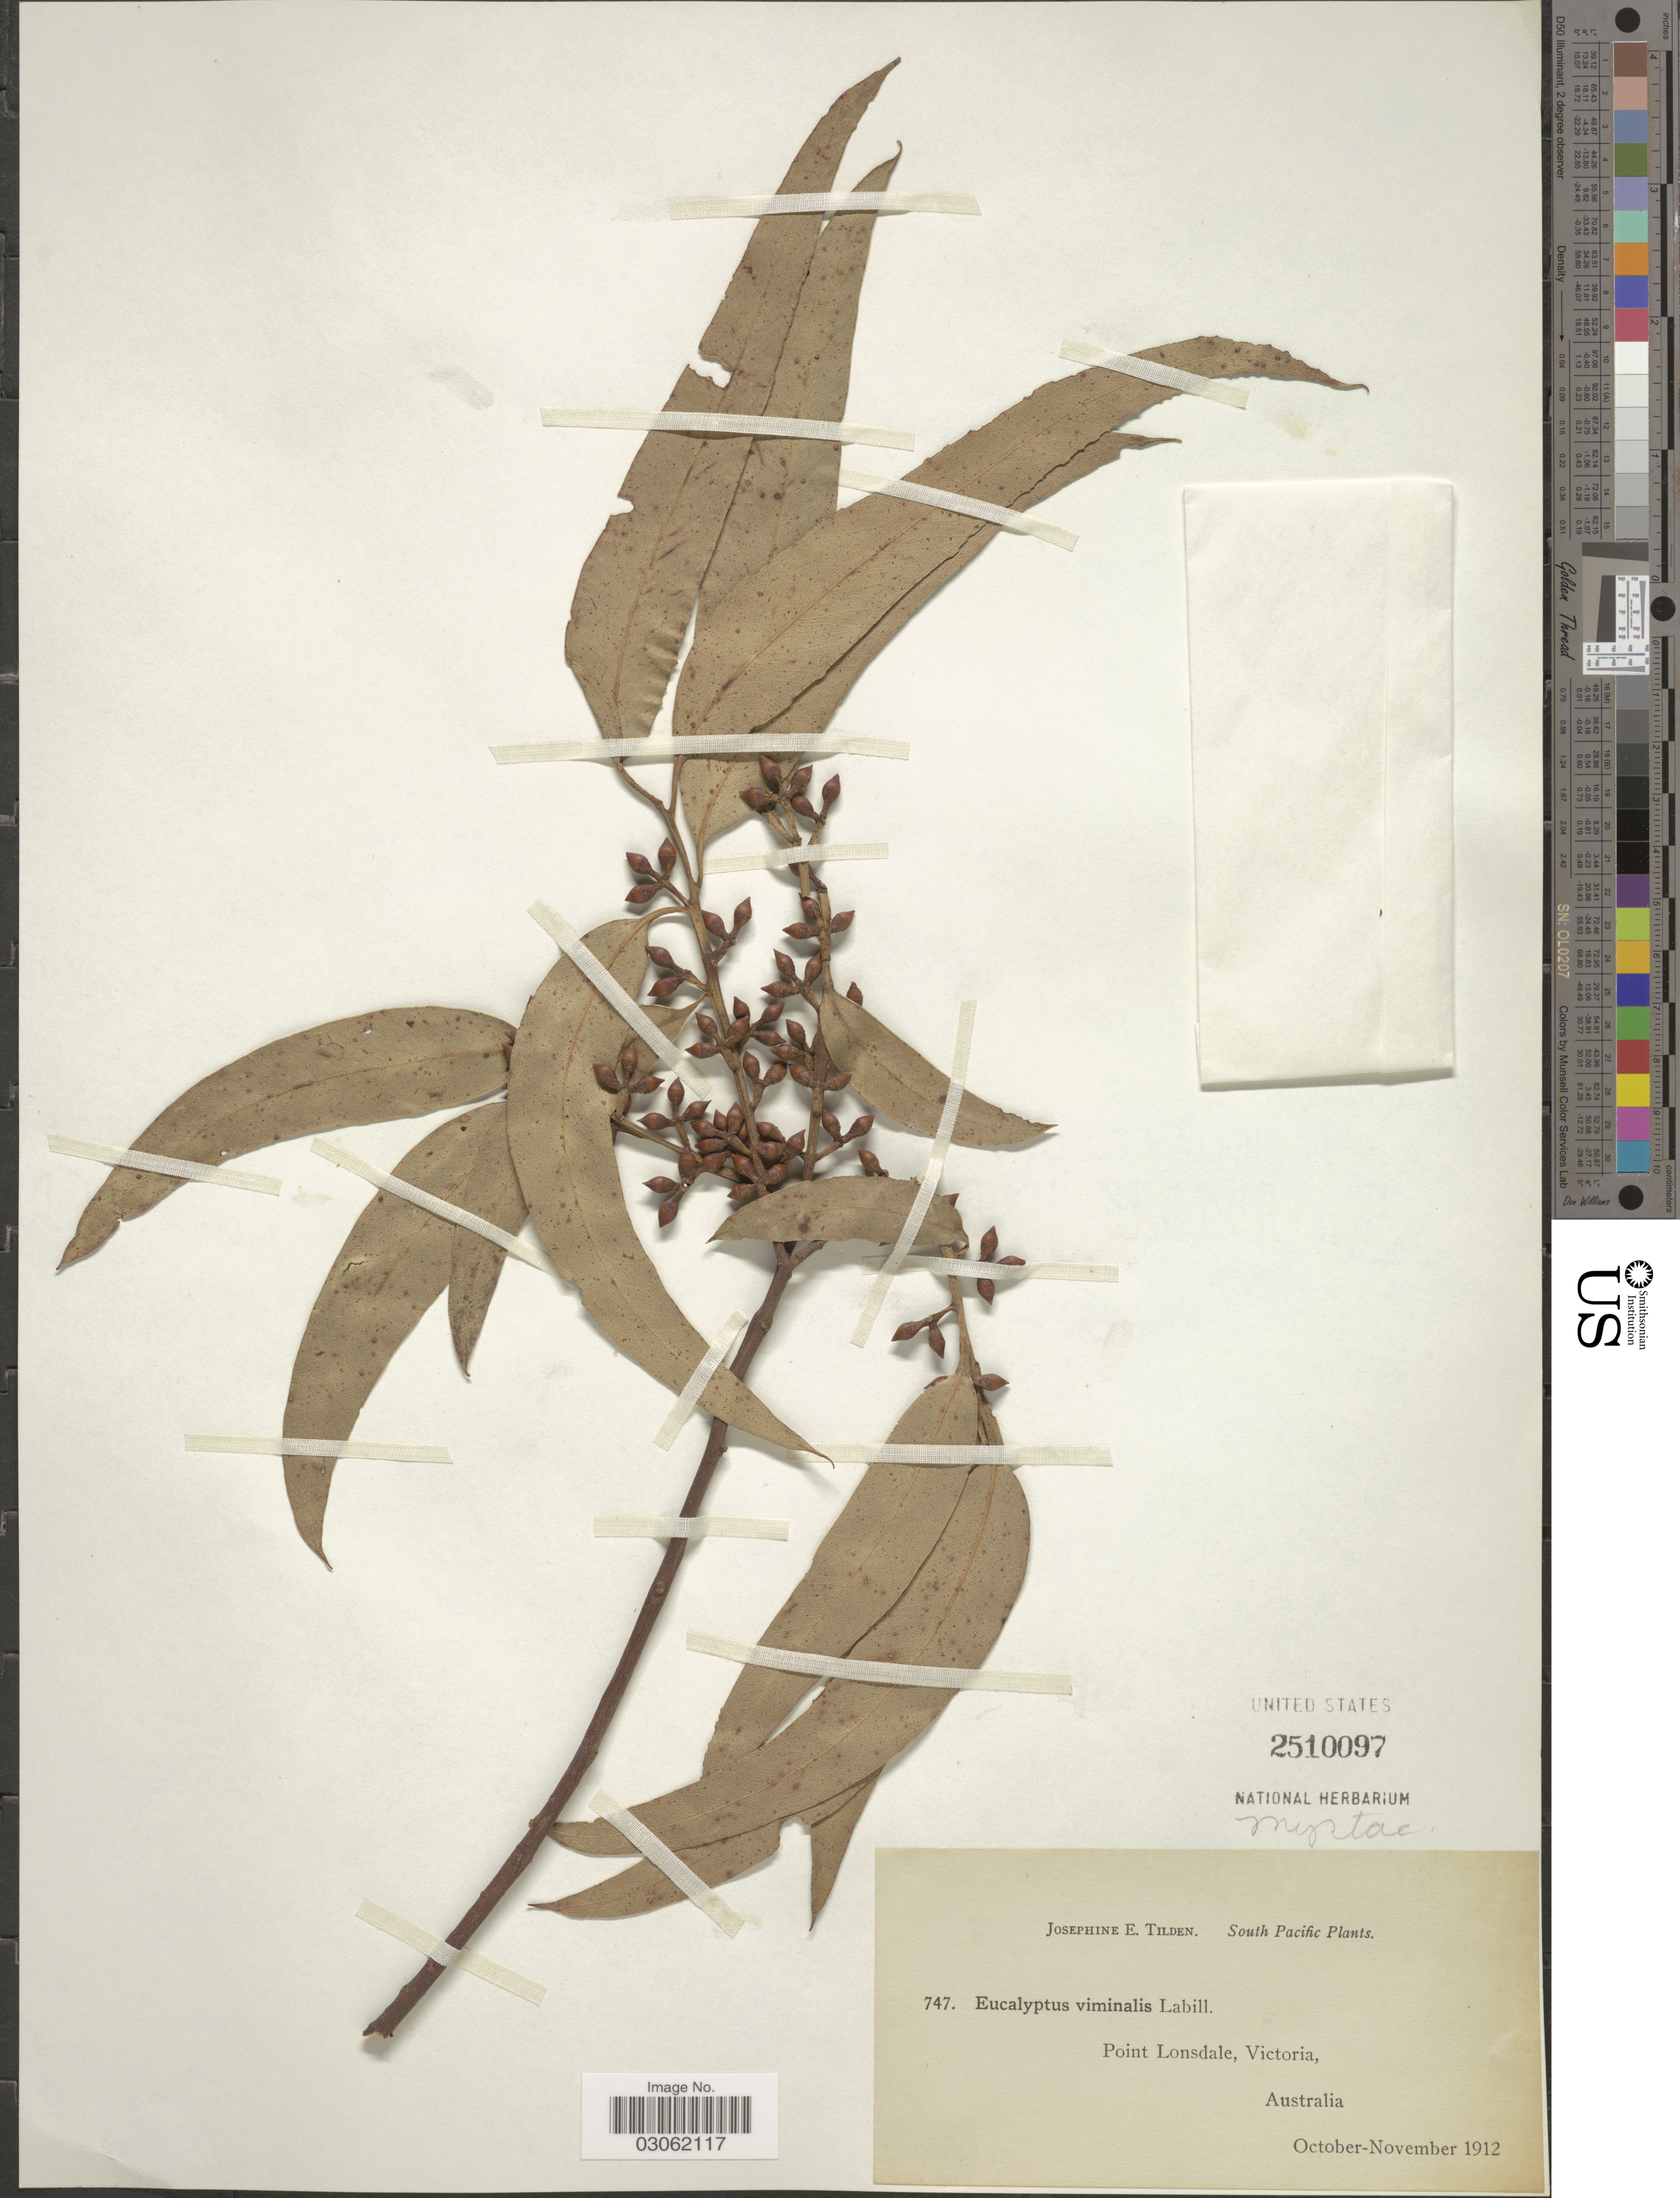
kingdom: Plantae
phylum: Tracheophyta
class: Magnoliopsida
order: Myrtales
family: Myrtaceae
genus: Eucalyptus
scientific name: Eucalyptus viminalis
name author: Labill.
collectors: J. E. Tilden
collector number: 747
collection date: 1912-10/1912-11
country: Australia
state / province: Victoria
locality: South Pacific. Point Lonsdale, Victoria.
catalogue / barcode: US 2510097